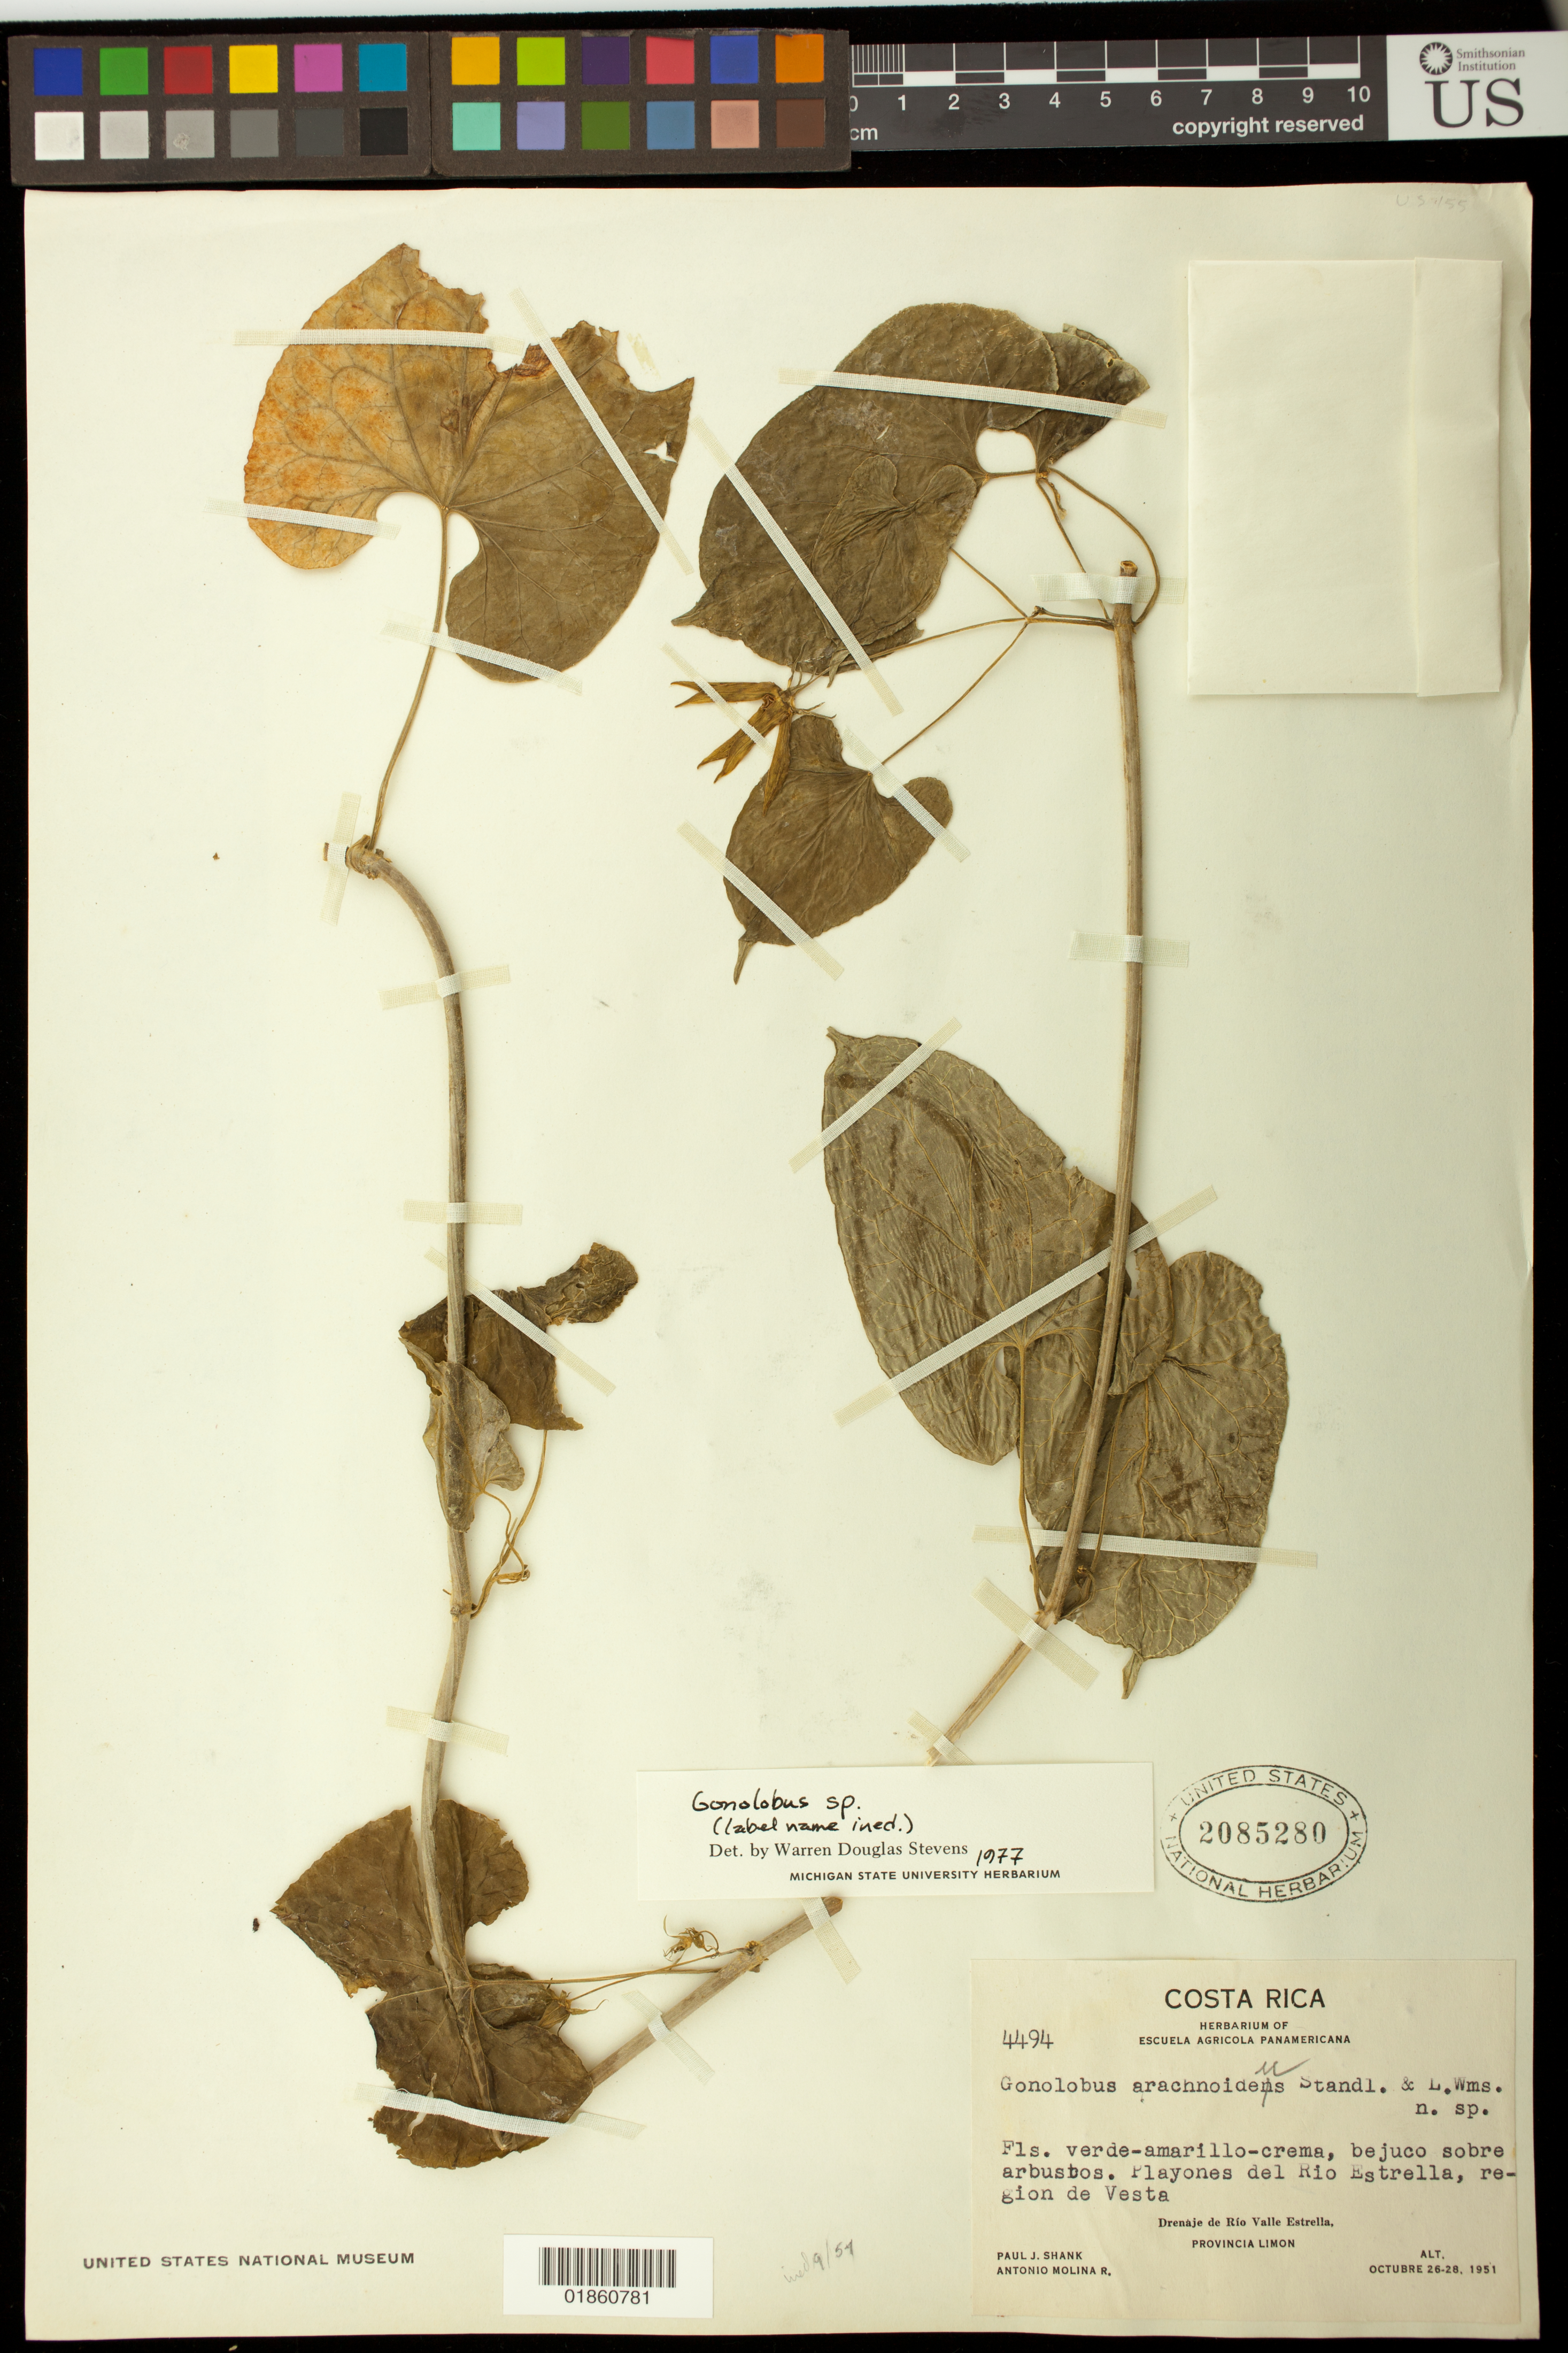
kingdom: Plantae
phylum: Tracheophyta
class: Magnoliopsida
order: Gentianales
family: Apocynaceae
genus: Gonolobus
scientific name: Gonolobus sp.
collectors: P. J. Shank & A. Molina R.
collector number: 4494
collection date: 1951-10-26/1951-10-28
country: Costa Rica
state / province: Limón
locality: Del Rio Estrella, region de Vesta, J. H de Rio Valle Estrella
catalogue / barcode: US 2085280